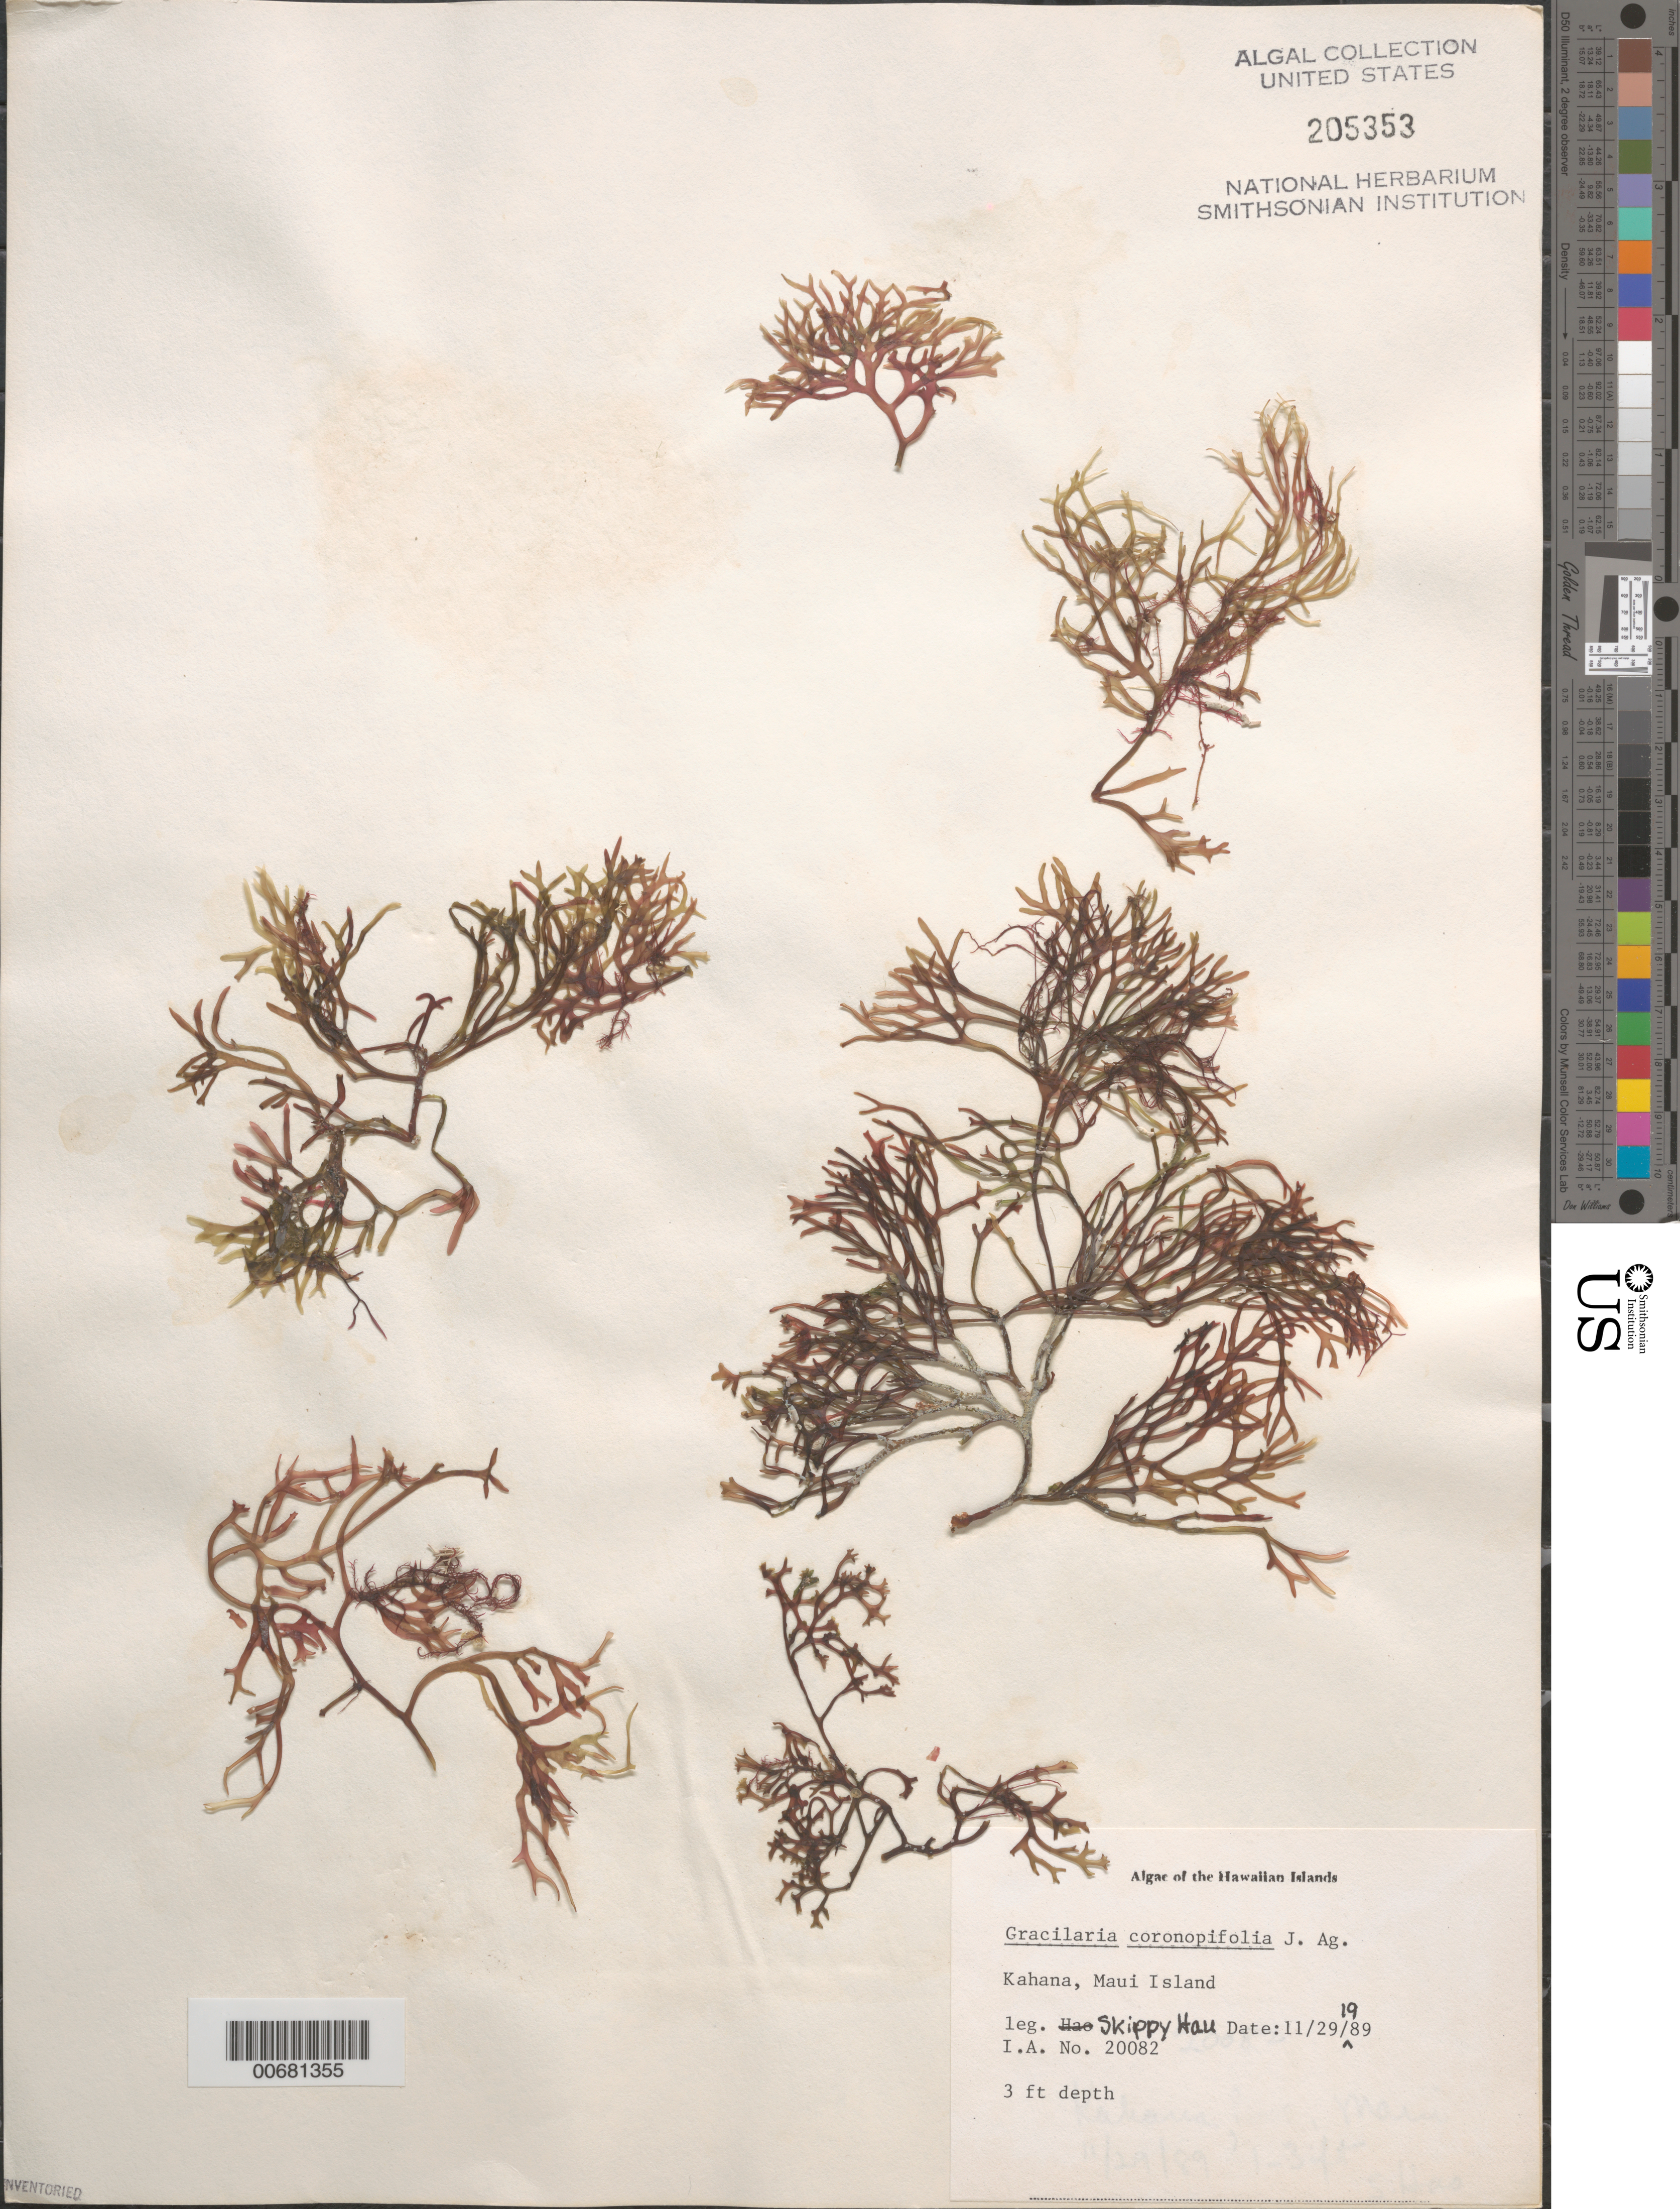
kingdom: Plantae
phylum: Rhodophyta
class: Florideophyceae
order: Gracilariales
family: Gracilariaceae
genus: Gracilaria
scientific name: Gracilaria coronopifolia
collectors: S. Hau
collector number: IAA 20082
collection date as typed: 29 Nov 1989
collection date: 1989-11-29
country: United States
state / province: Hawaii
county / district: Maui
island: Maui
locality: Kahana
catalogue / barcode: US 205353